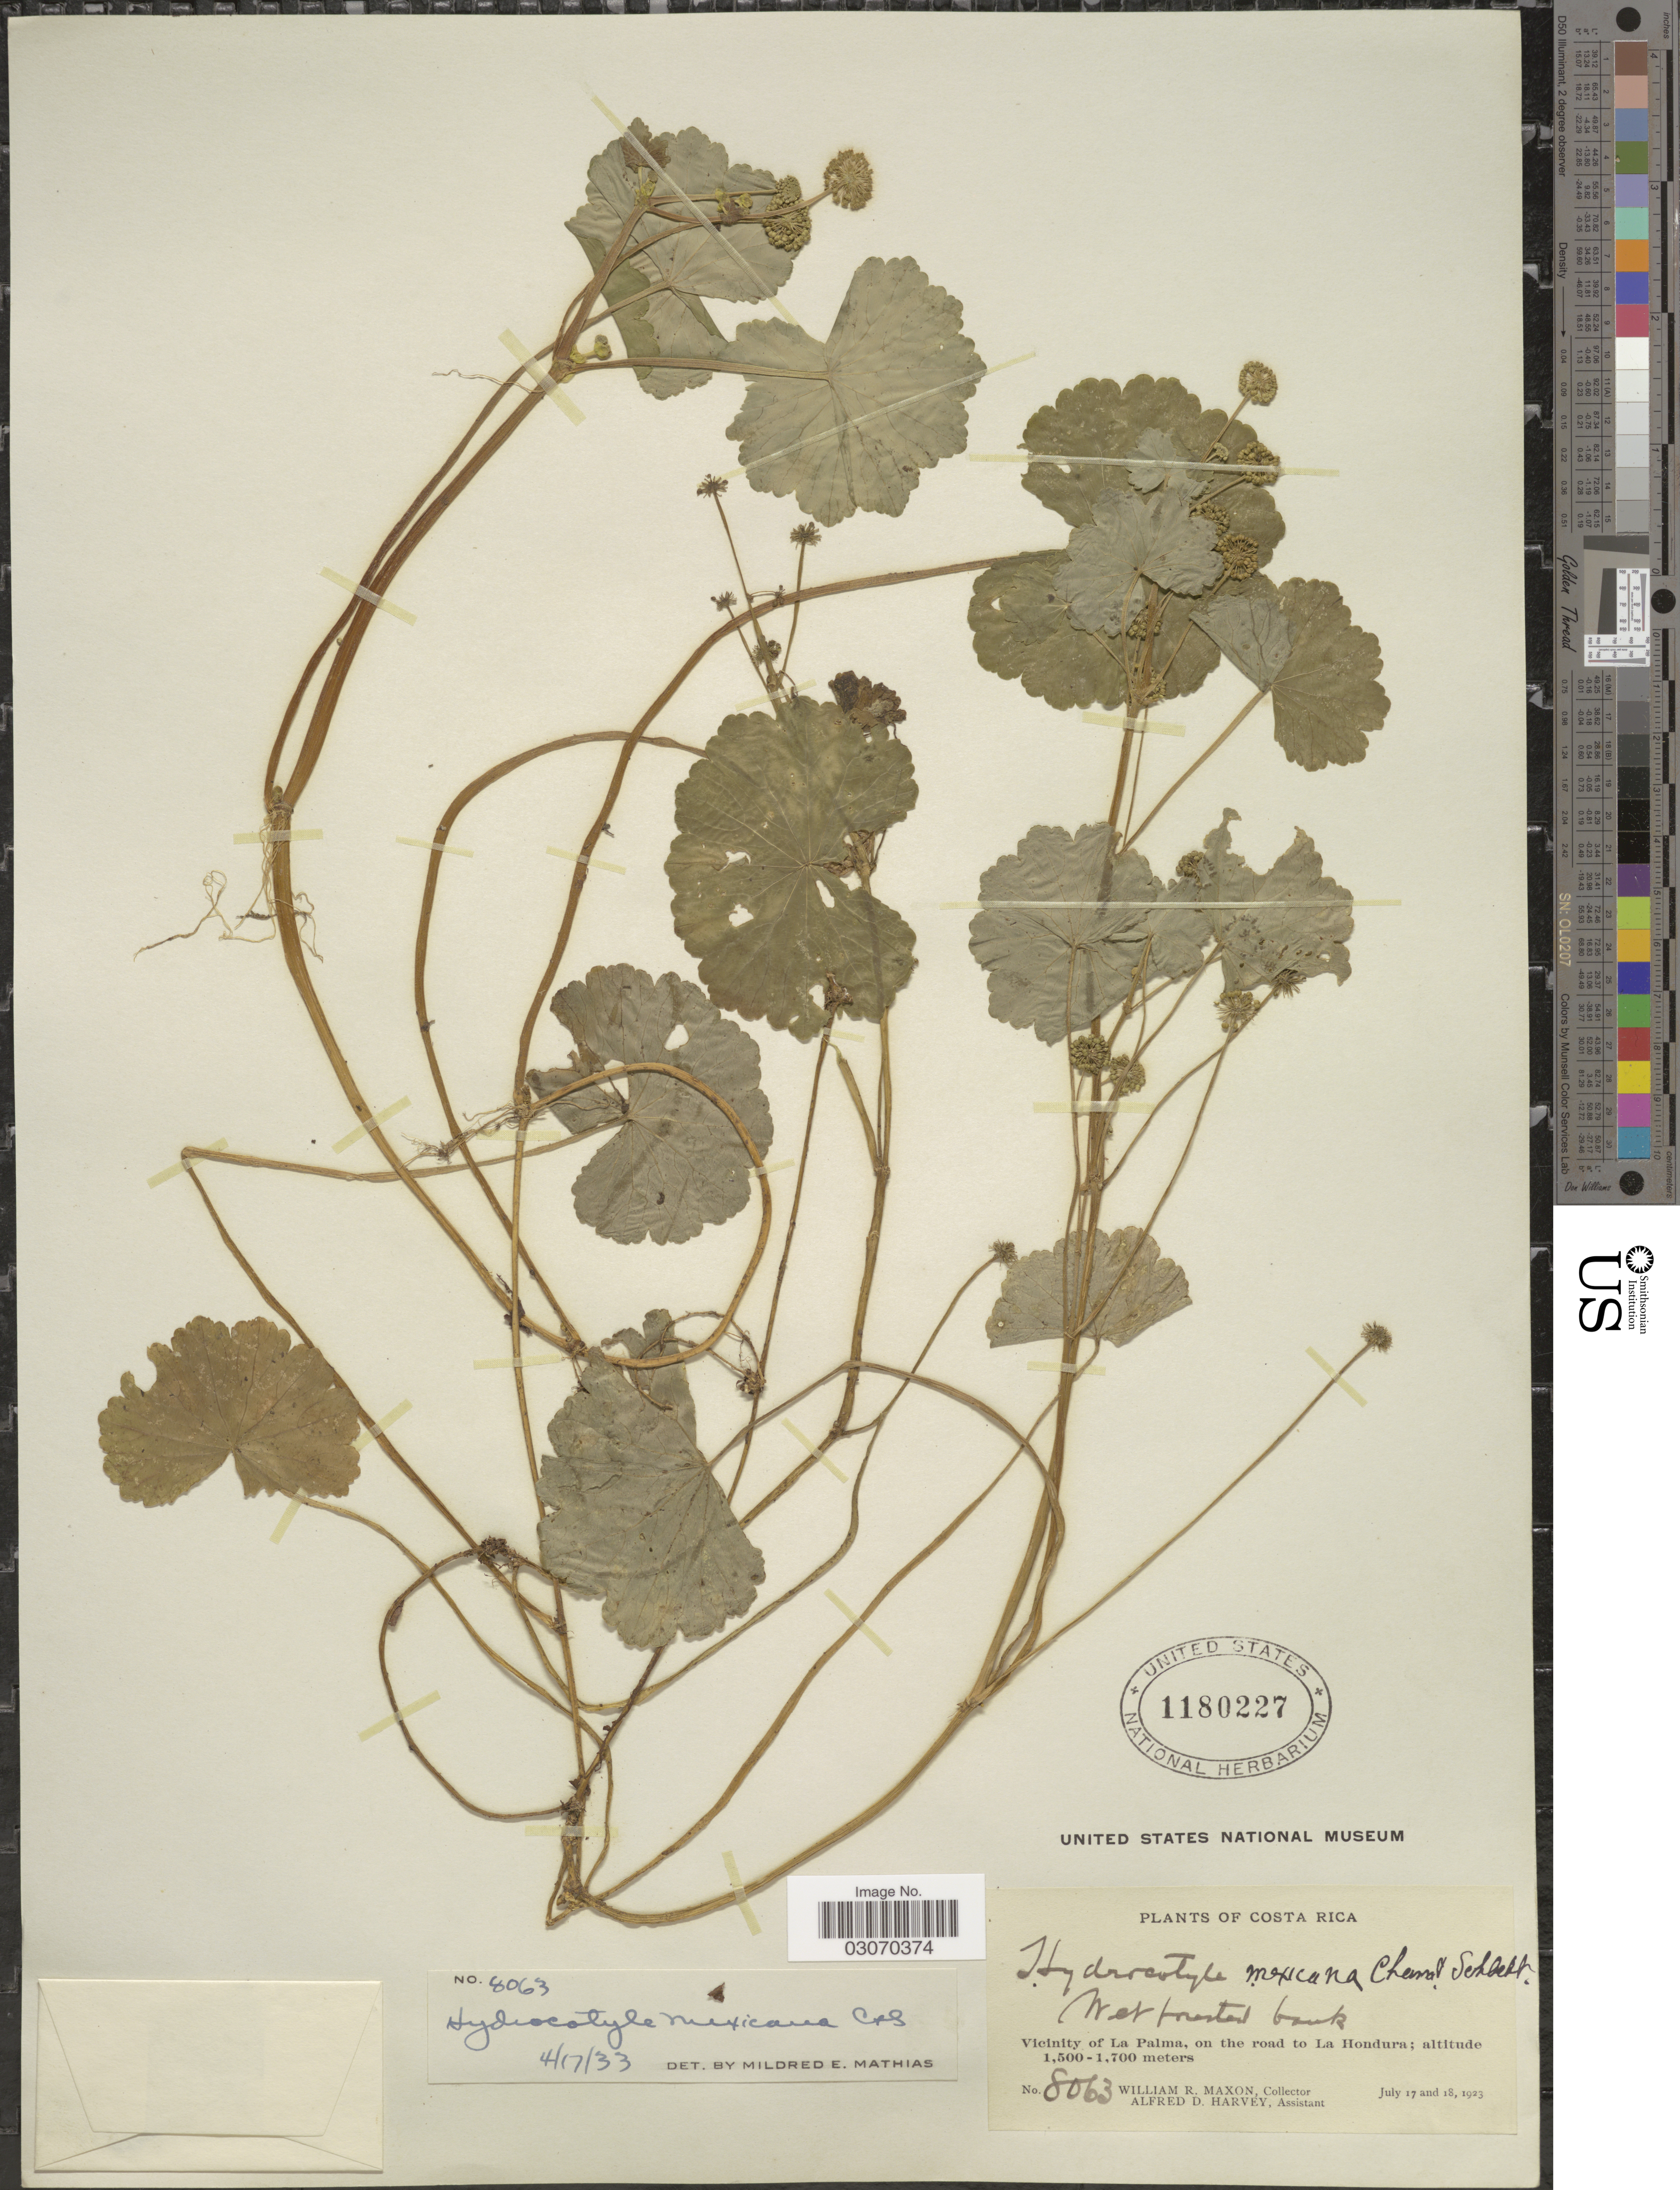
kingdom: Plantae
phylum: Tracheophyta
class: Magnoliopsida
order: Apiales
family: Araliaceae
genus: Hydrocotyle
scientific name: Hydrocotyle mexicana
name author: Schltdl. & Cham.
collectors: W. R. Maxon & A. D. Harvey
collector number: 8063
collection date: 1923-07-17/1923-07-18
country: Costa Rica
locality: Vicinity of La Palma, on the road to La Hondura.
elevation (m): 1500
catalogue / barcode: US 1180227